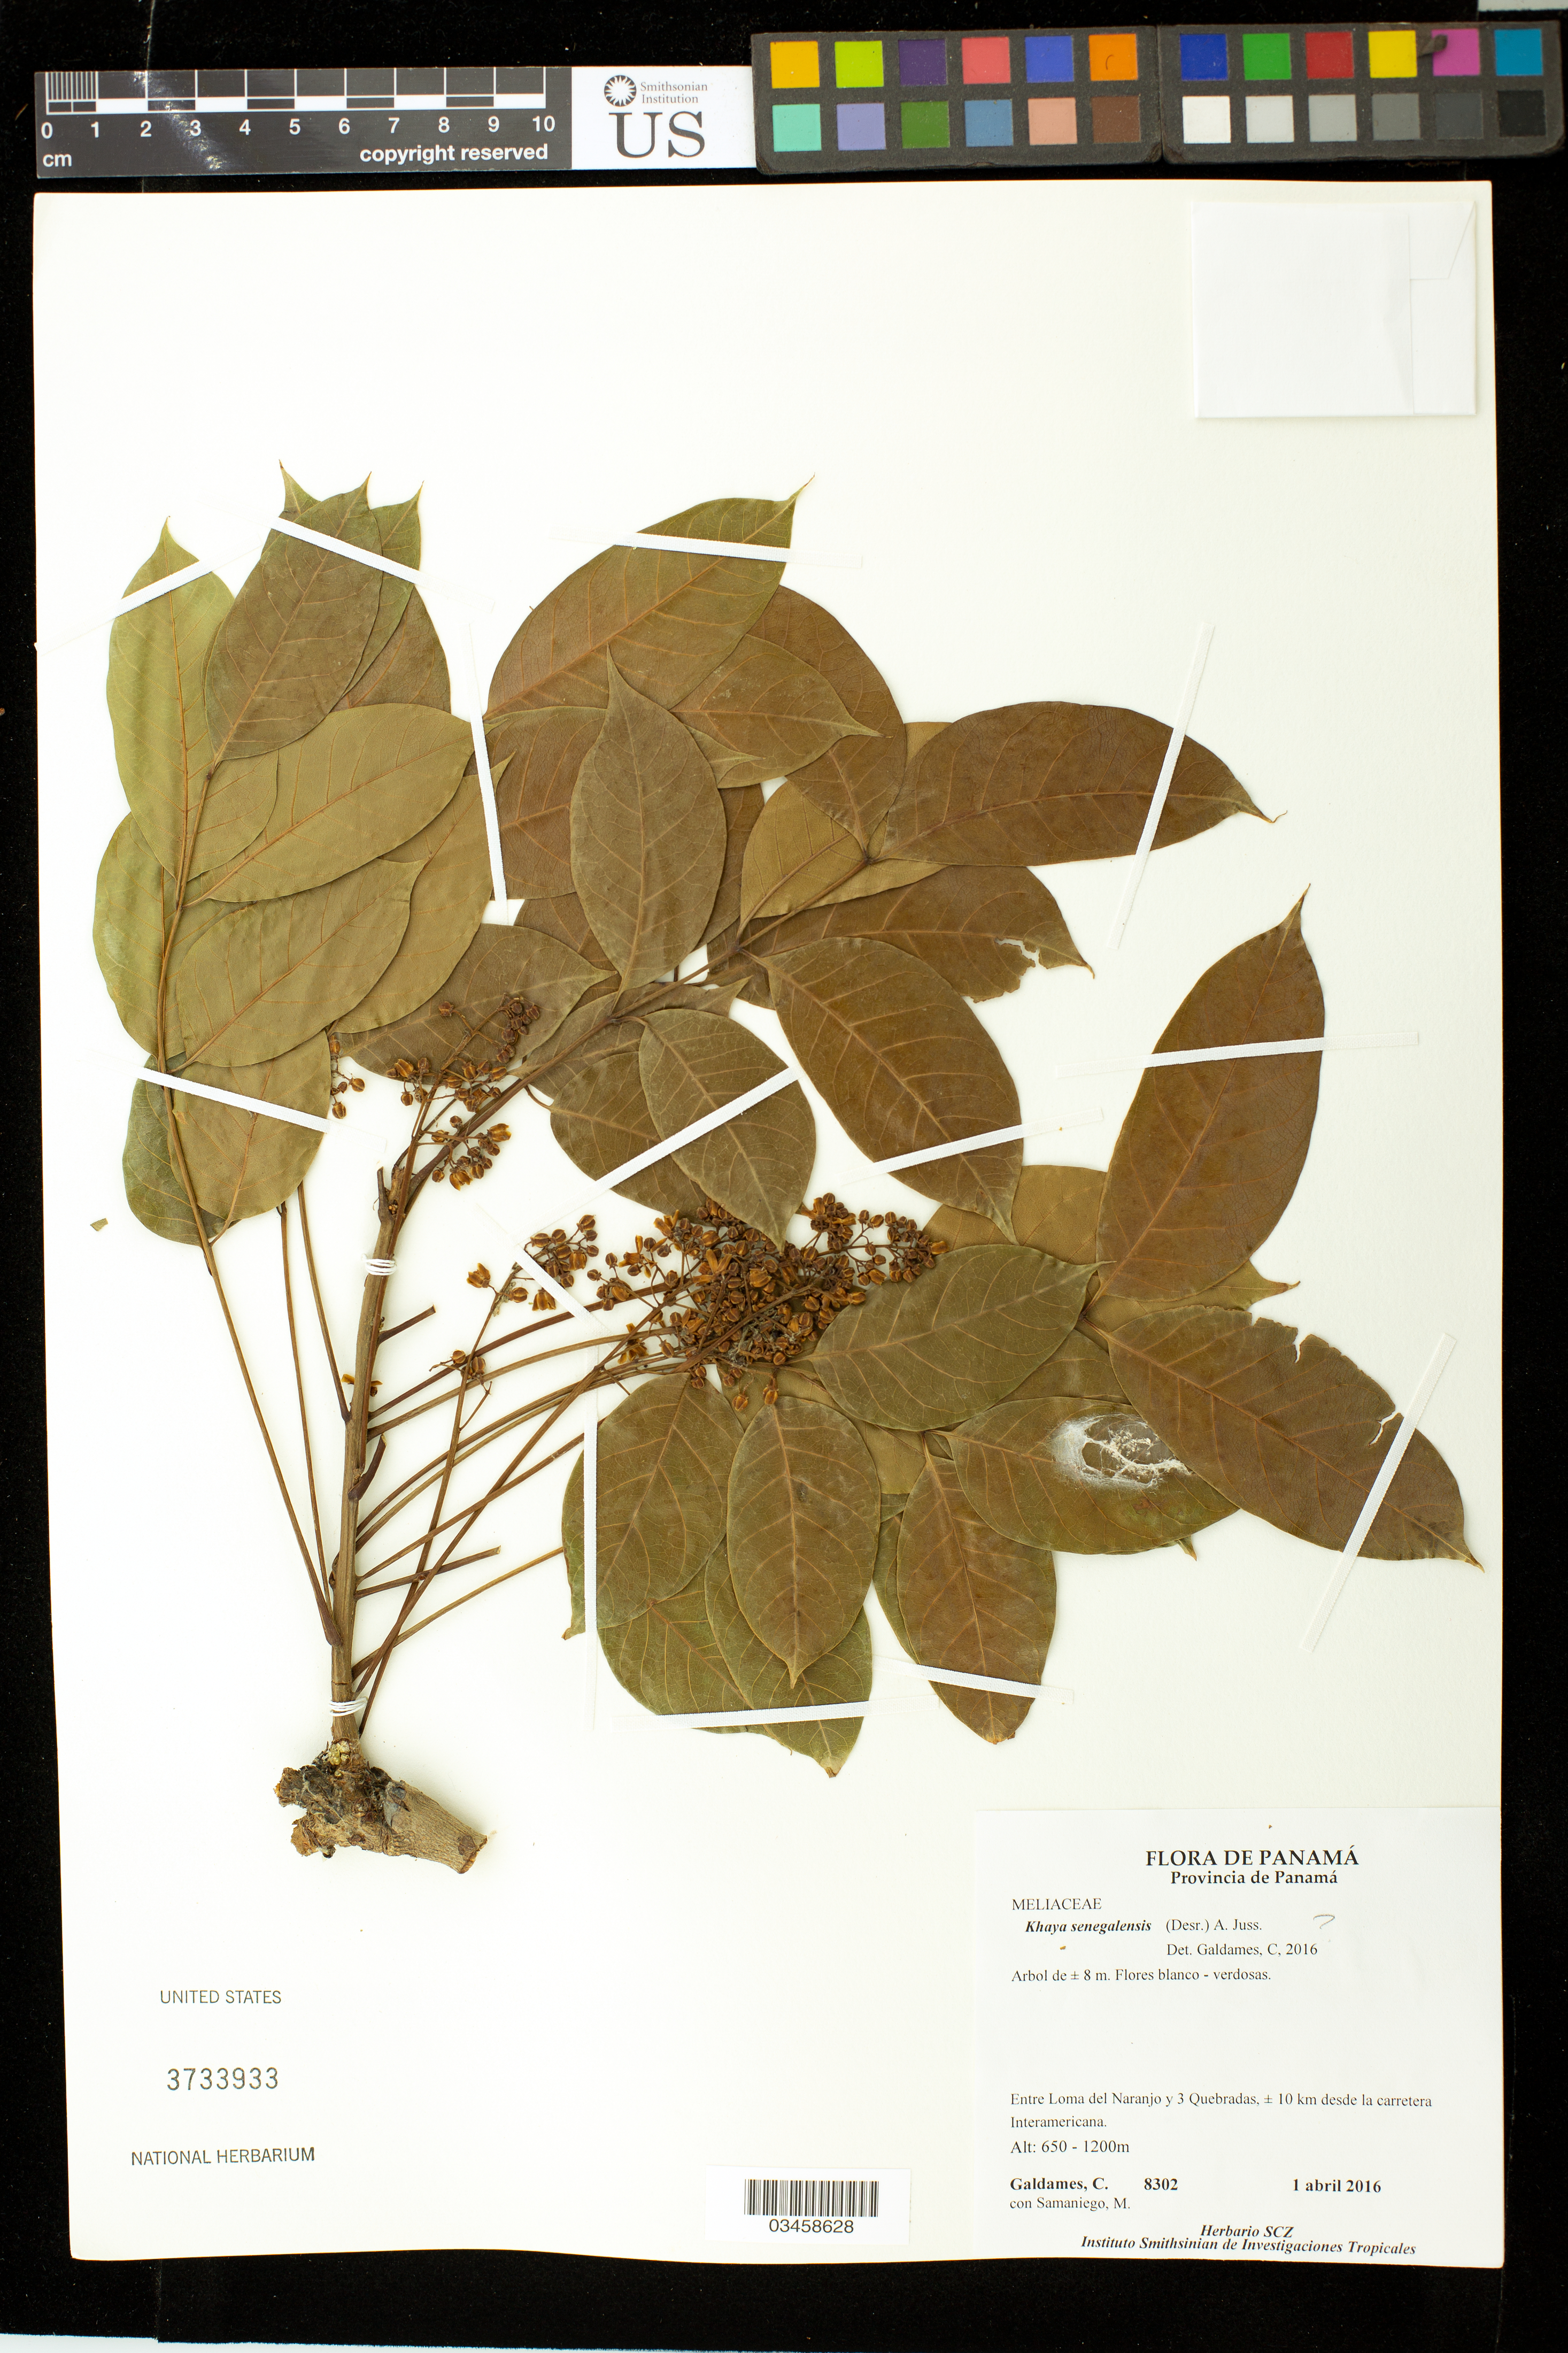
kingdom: Plantae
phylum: Tracheophyta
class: Magnoliopsida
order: Sapindales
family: Meliaceae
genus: Khaya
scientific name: Khaya senegalensis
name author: (Desr.) A. Juss.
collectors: C. Galdames & M. Samaniego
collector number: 8302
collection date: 2016-04-01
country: Panama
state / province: Panamá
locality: Entre Loma del Naranjo y 3 Quebradas, ± 10 km desde la carretera Interamericana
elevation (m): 650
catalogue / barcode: US 3733933